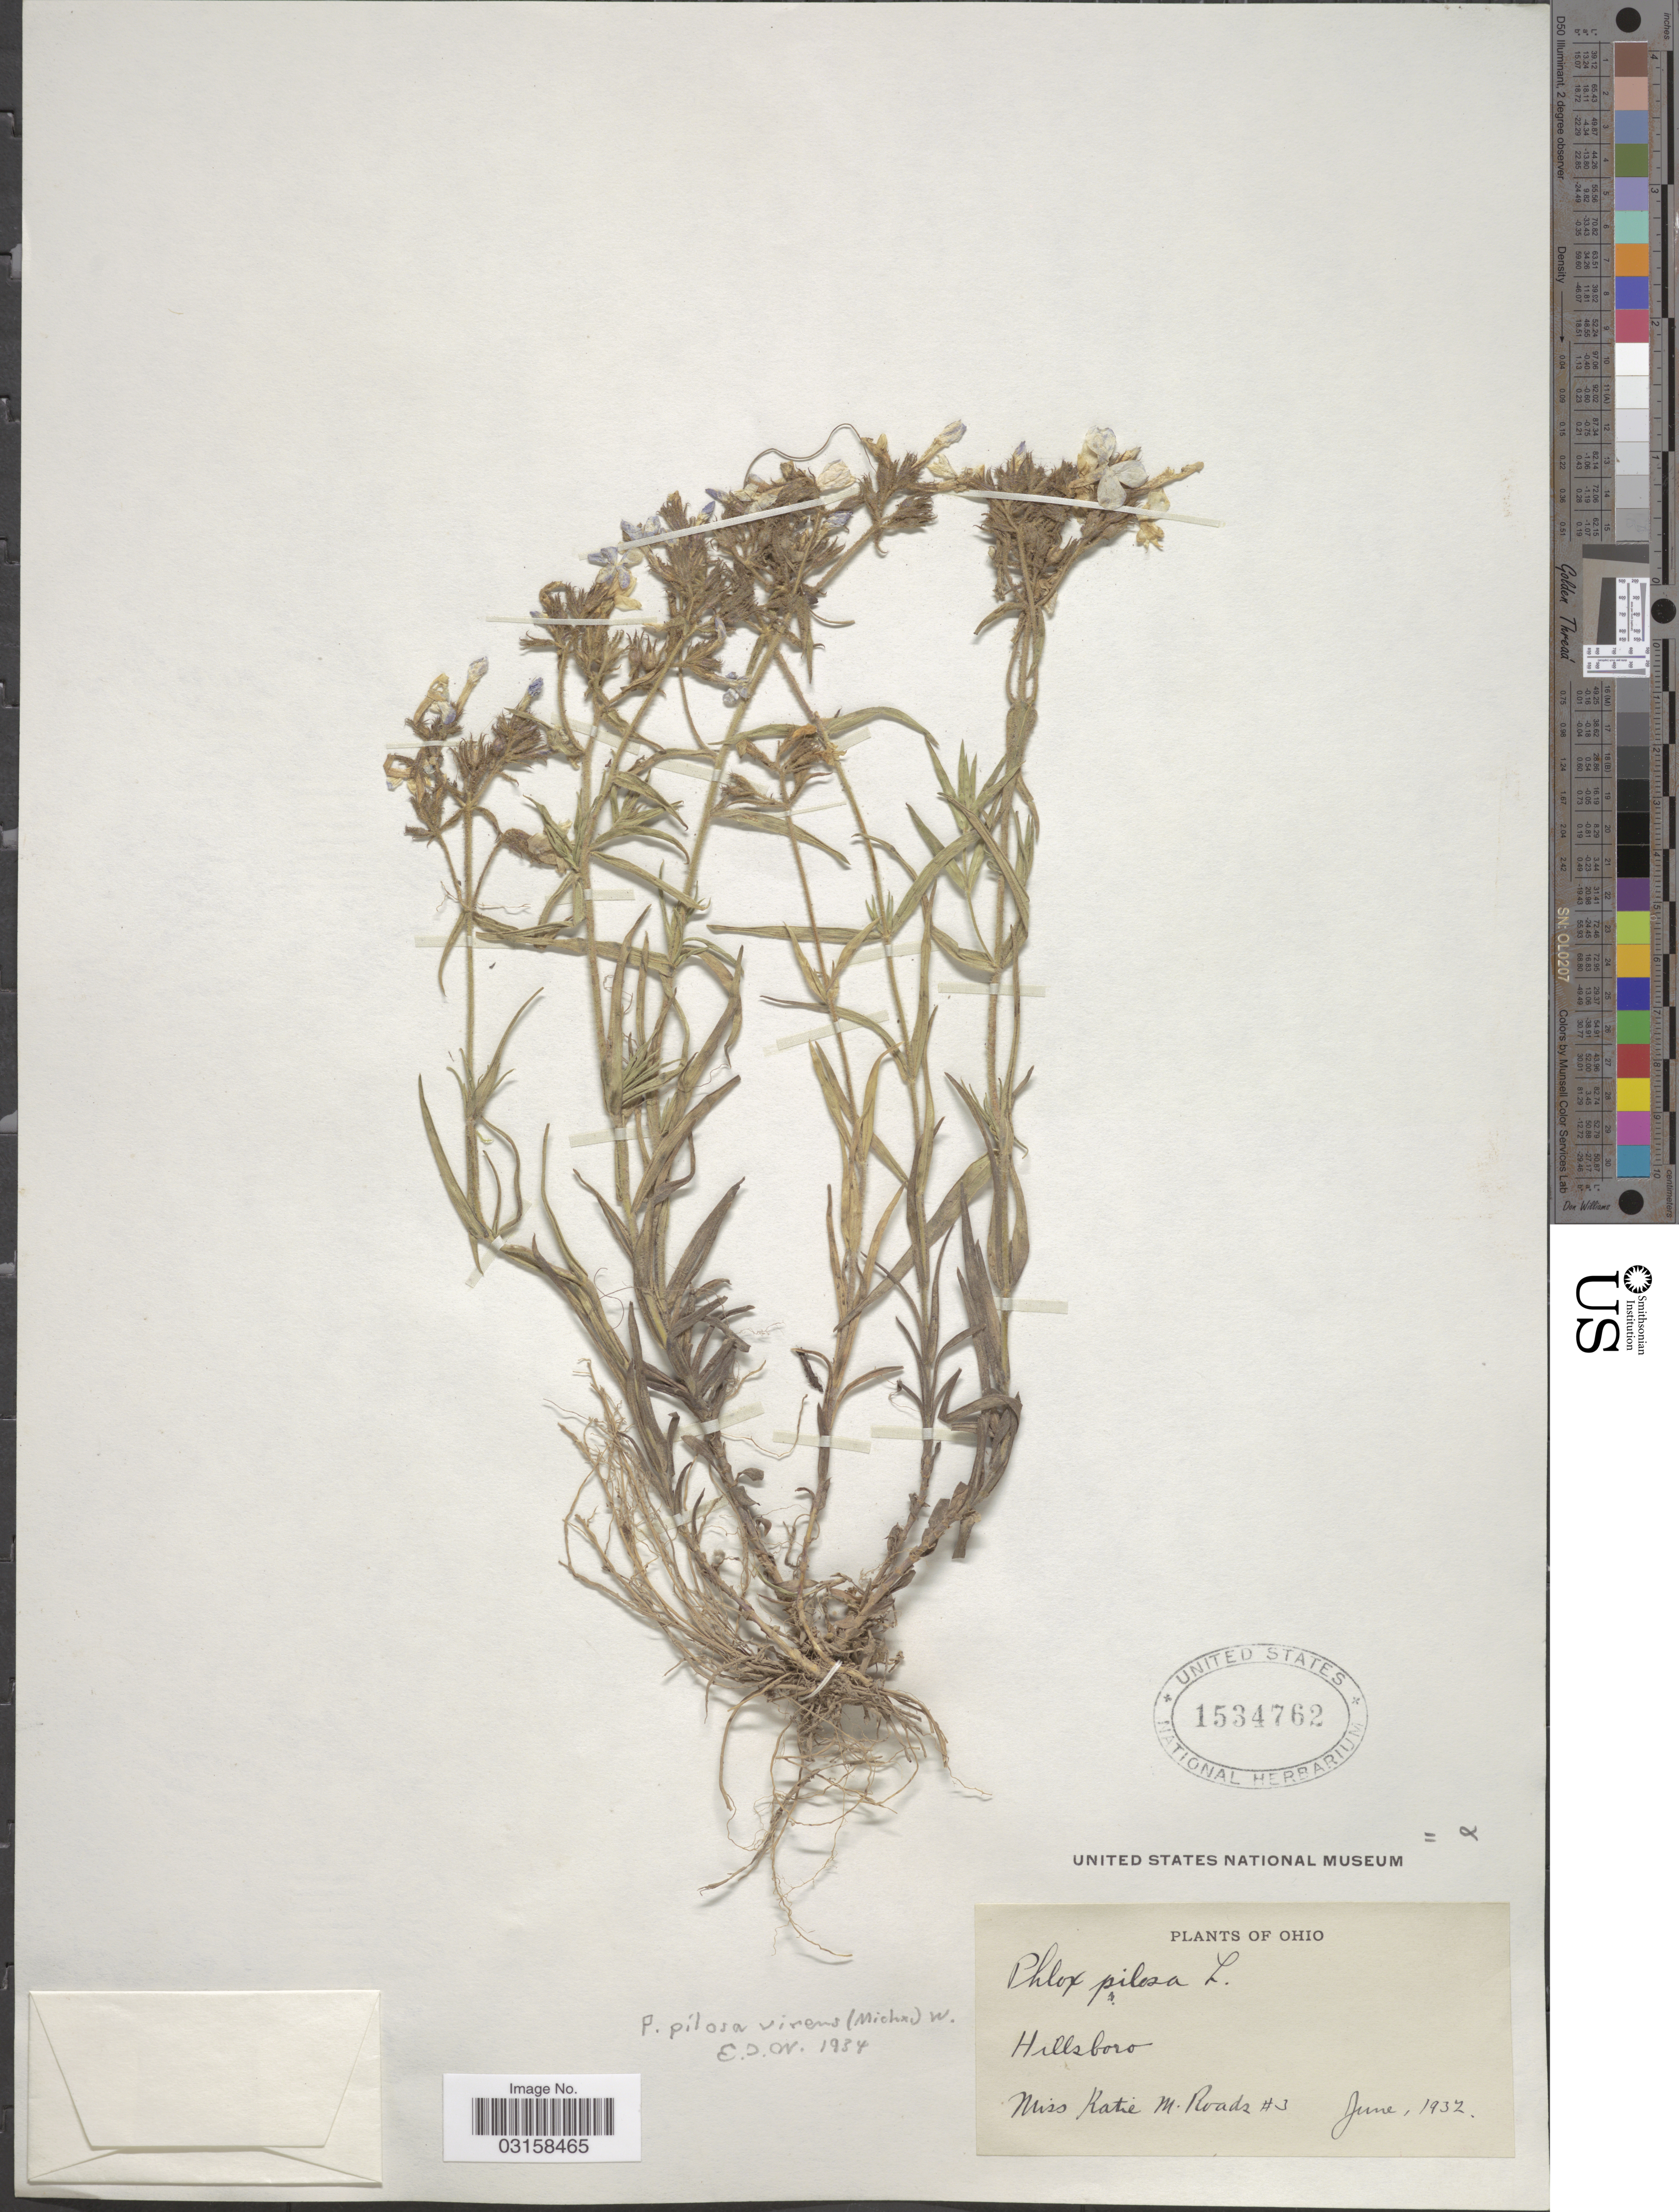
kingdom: Plantae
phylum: Tracheophyta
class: Magnoliopsida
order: Ericales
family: Polemoniaceae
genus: Phlox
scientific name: Phlox pilosa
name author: L.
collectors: K. Roads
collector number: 3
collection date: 1932-06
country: United States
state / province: Ohio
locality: Hillsboro.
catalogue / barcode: US 1534762